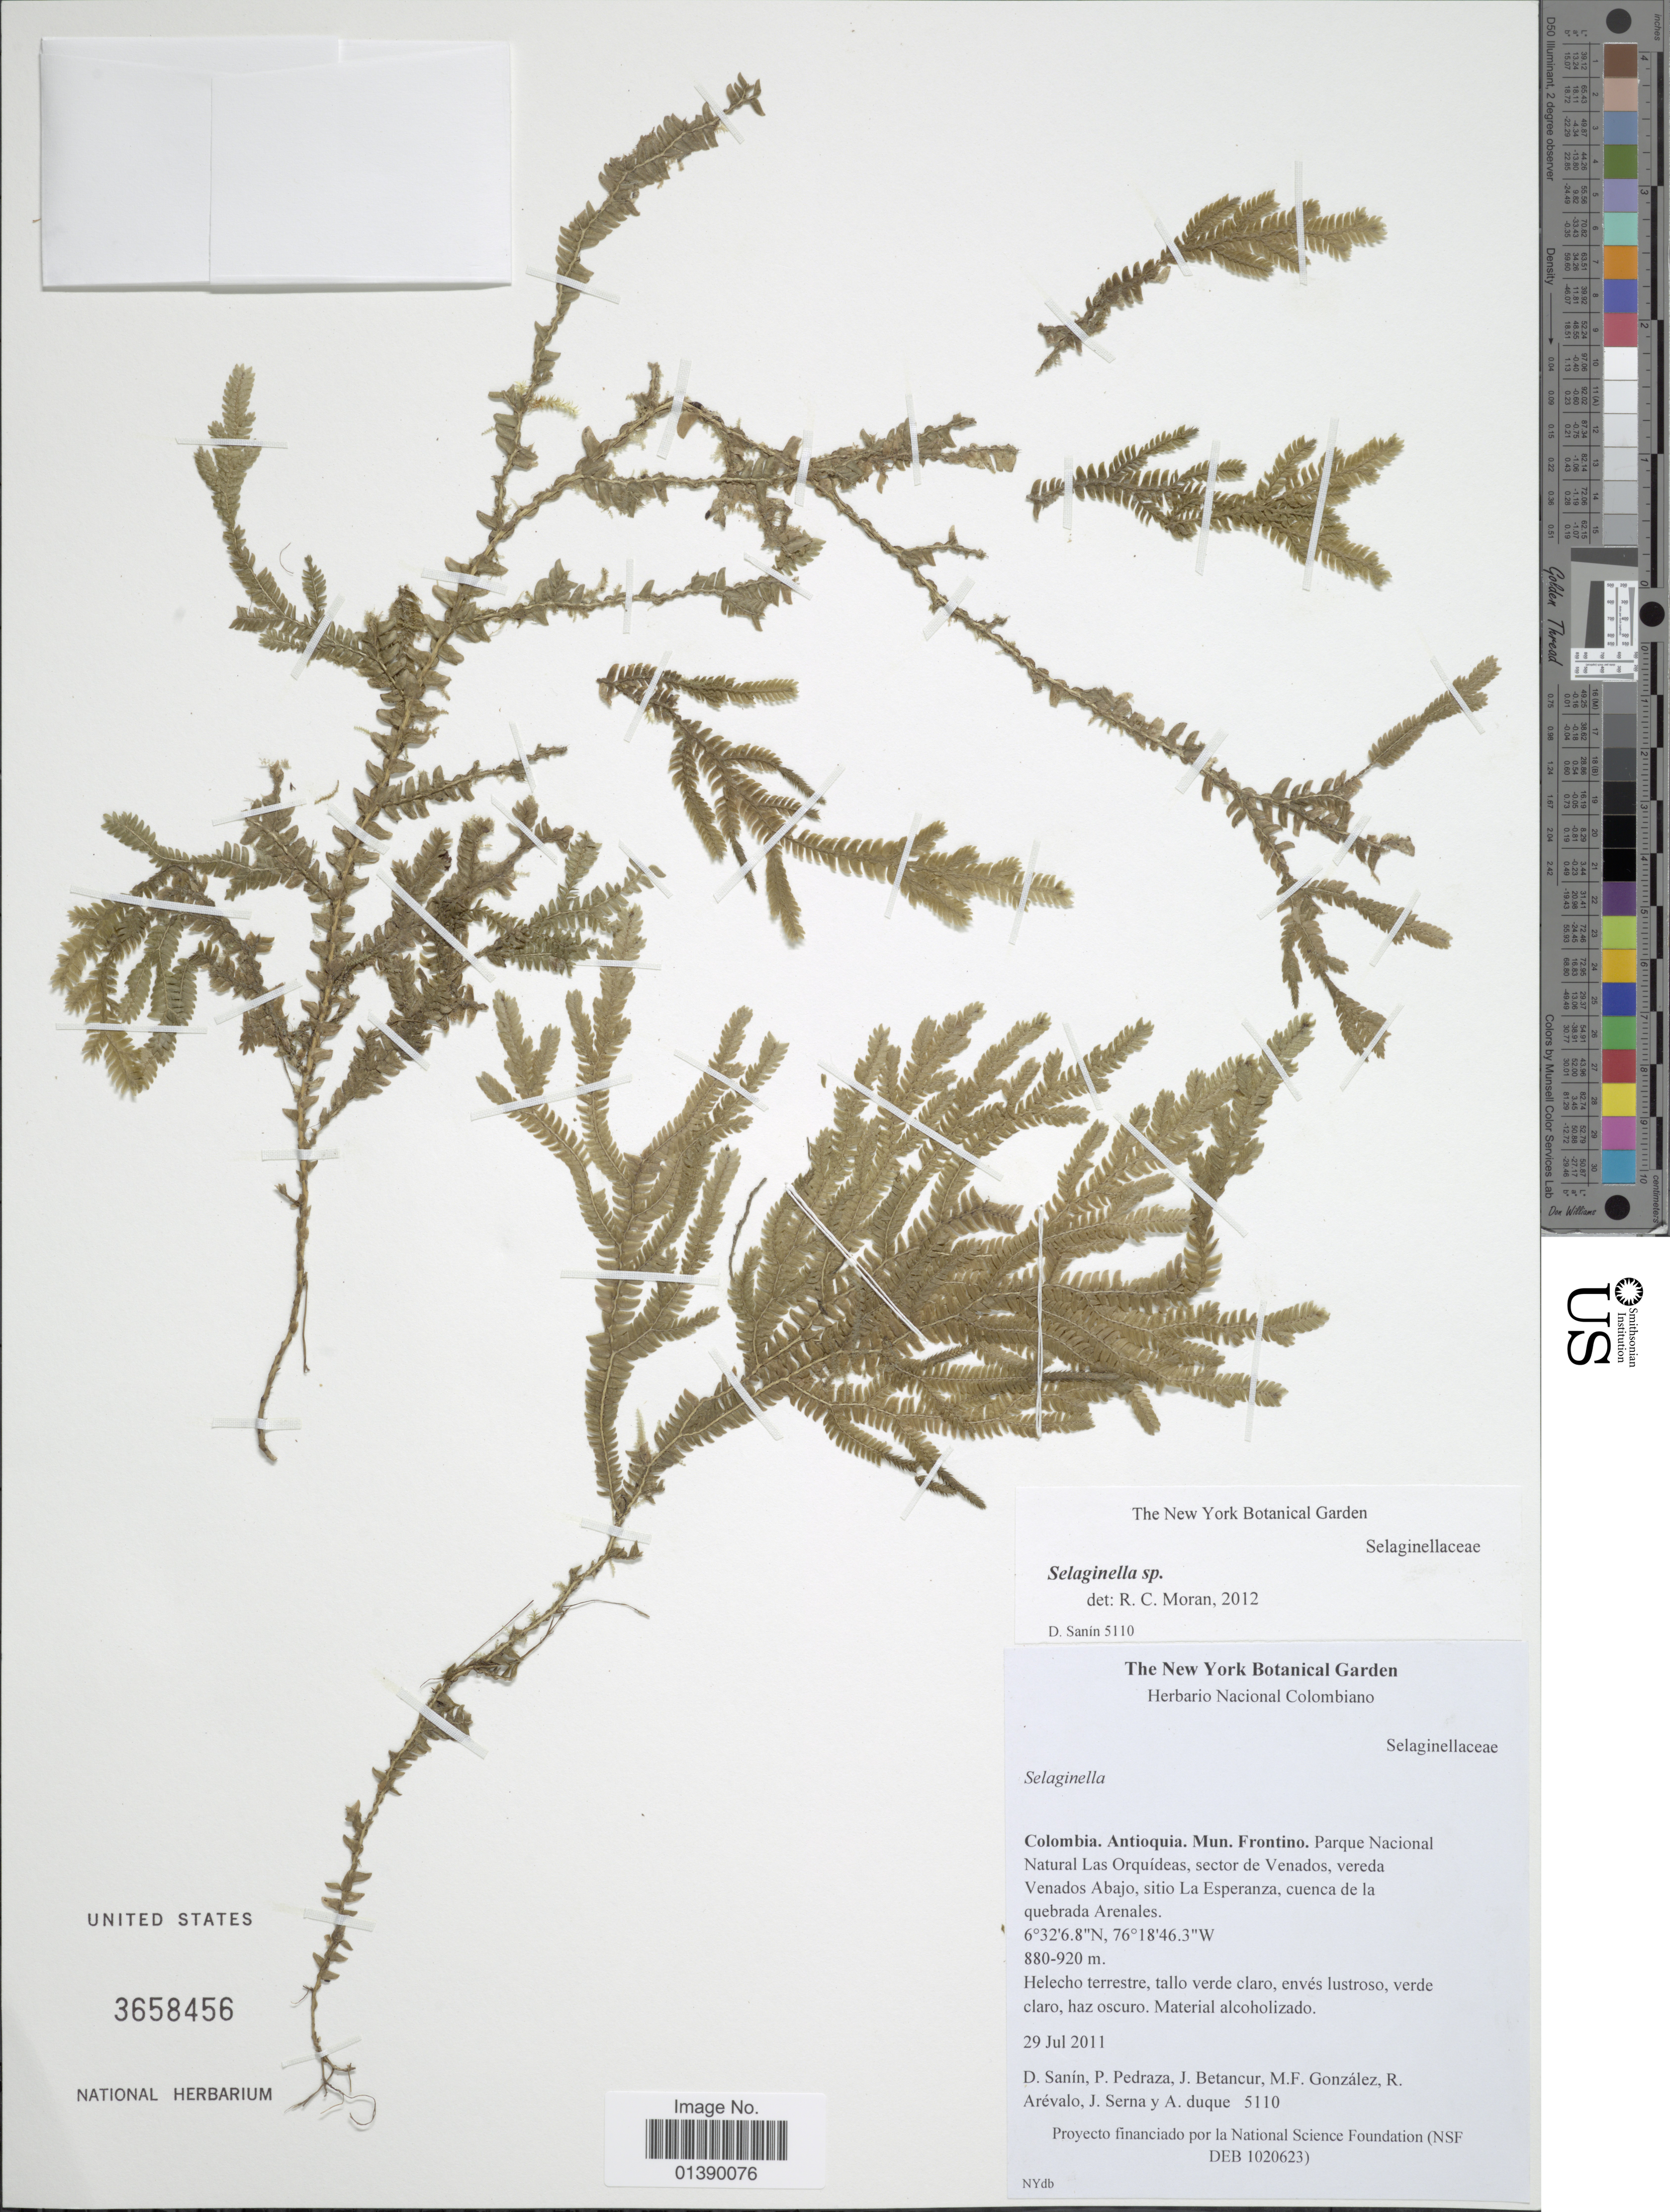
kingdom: Plantae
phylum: Tracheophyta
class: Lycopodiopsida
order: Selaginellales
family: Selaginellaceae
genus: Selaginella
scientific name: Selaginella sp.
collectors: D. Sanin, P. Pedraza, J. Betancur, M. Gonzalez & et al.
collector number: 5110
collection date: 2011-07-29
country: Colombia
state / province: Antioquia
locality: Mun Frontino. Parque nacional Natural Las Orquideas, sector de venados, verada Venados Abajo, sitio La Esperanza, cuenca de la quebrada Arenales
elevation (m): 880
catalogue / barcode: US 3658456